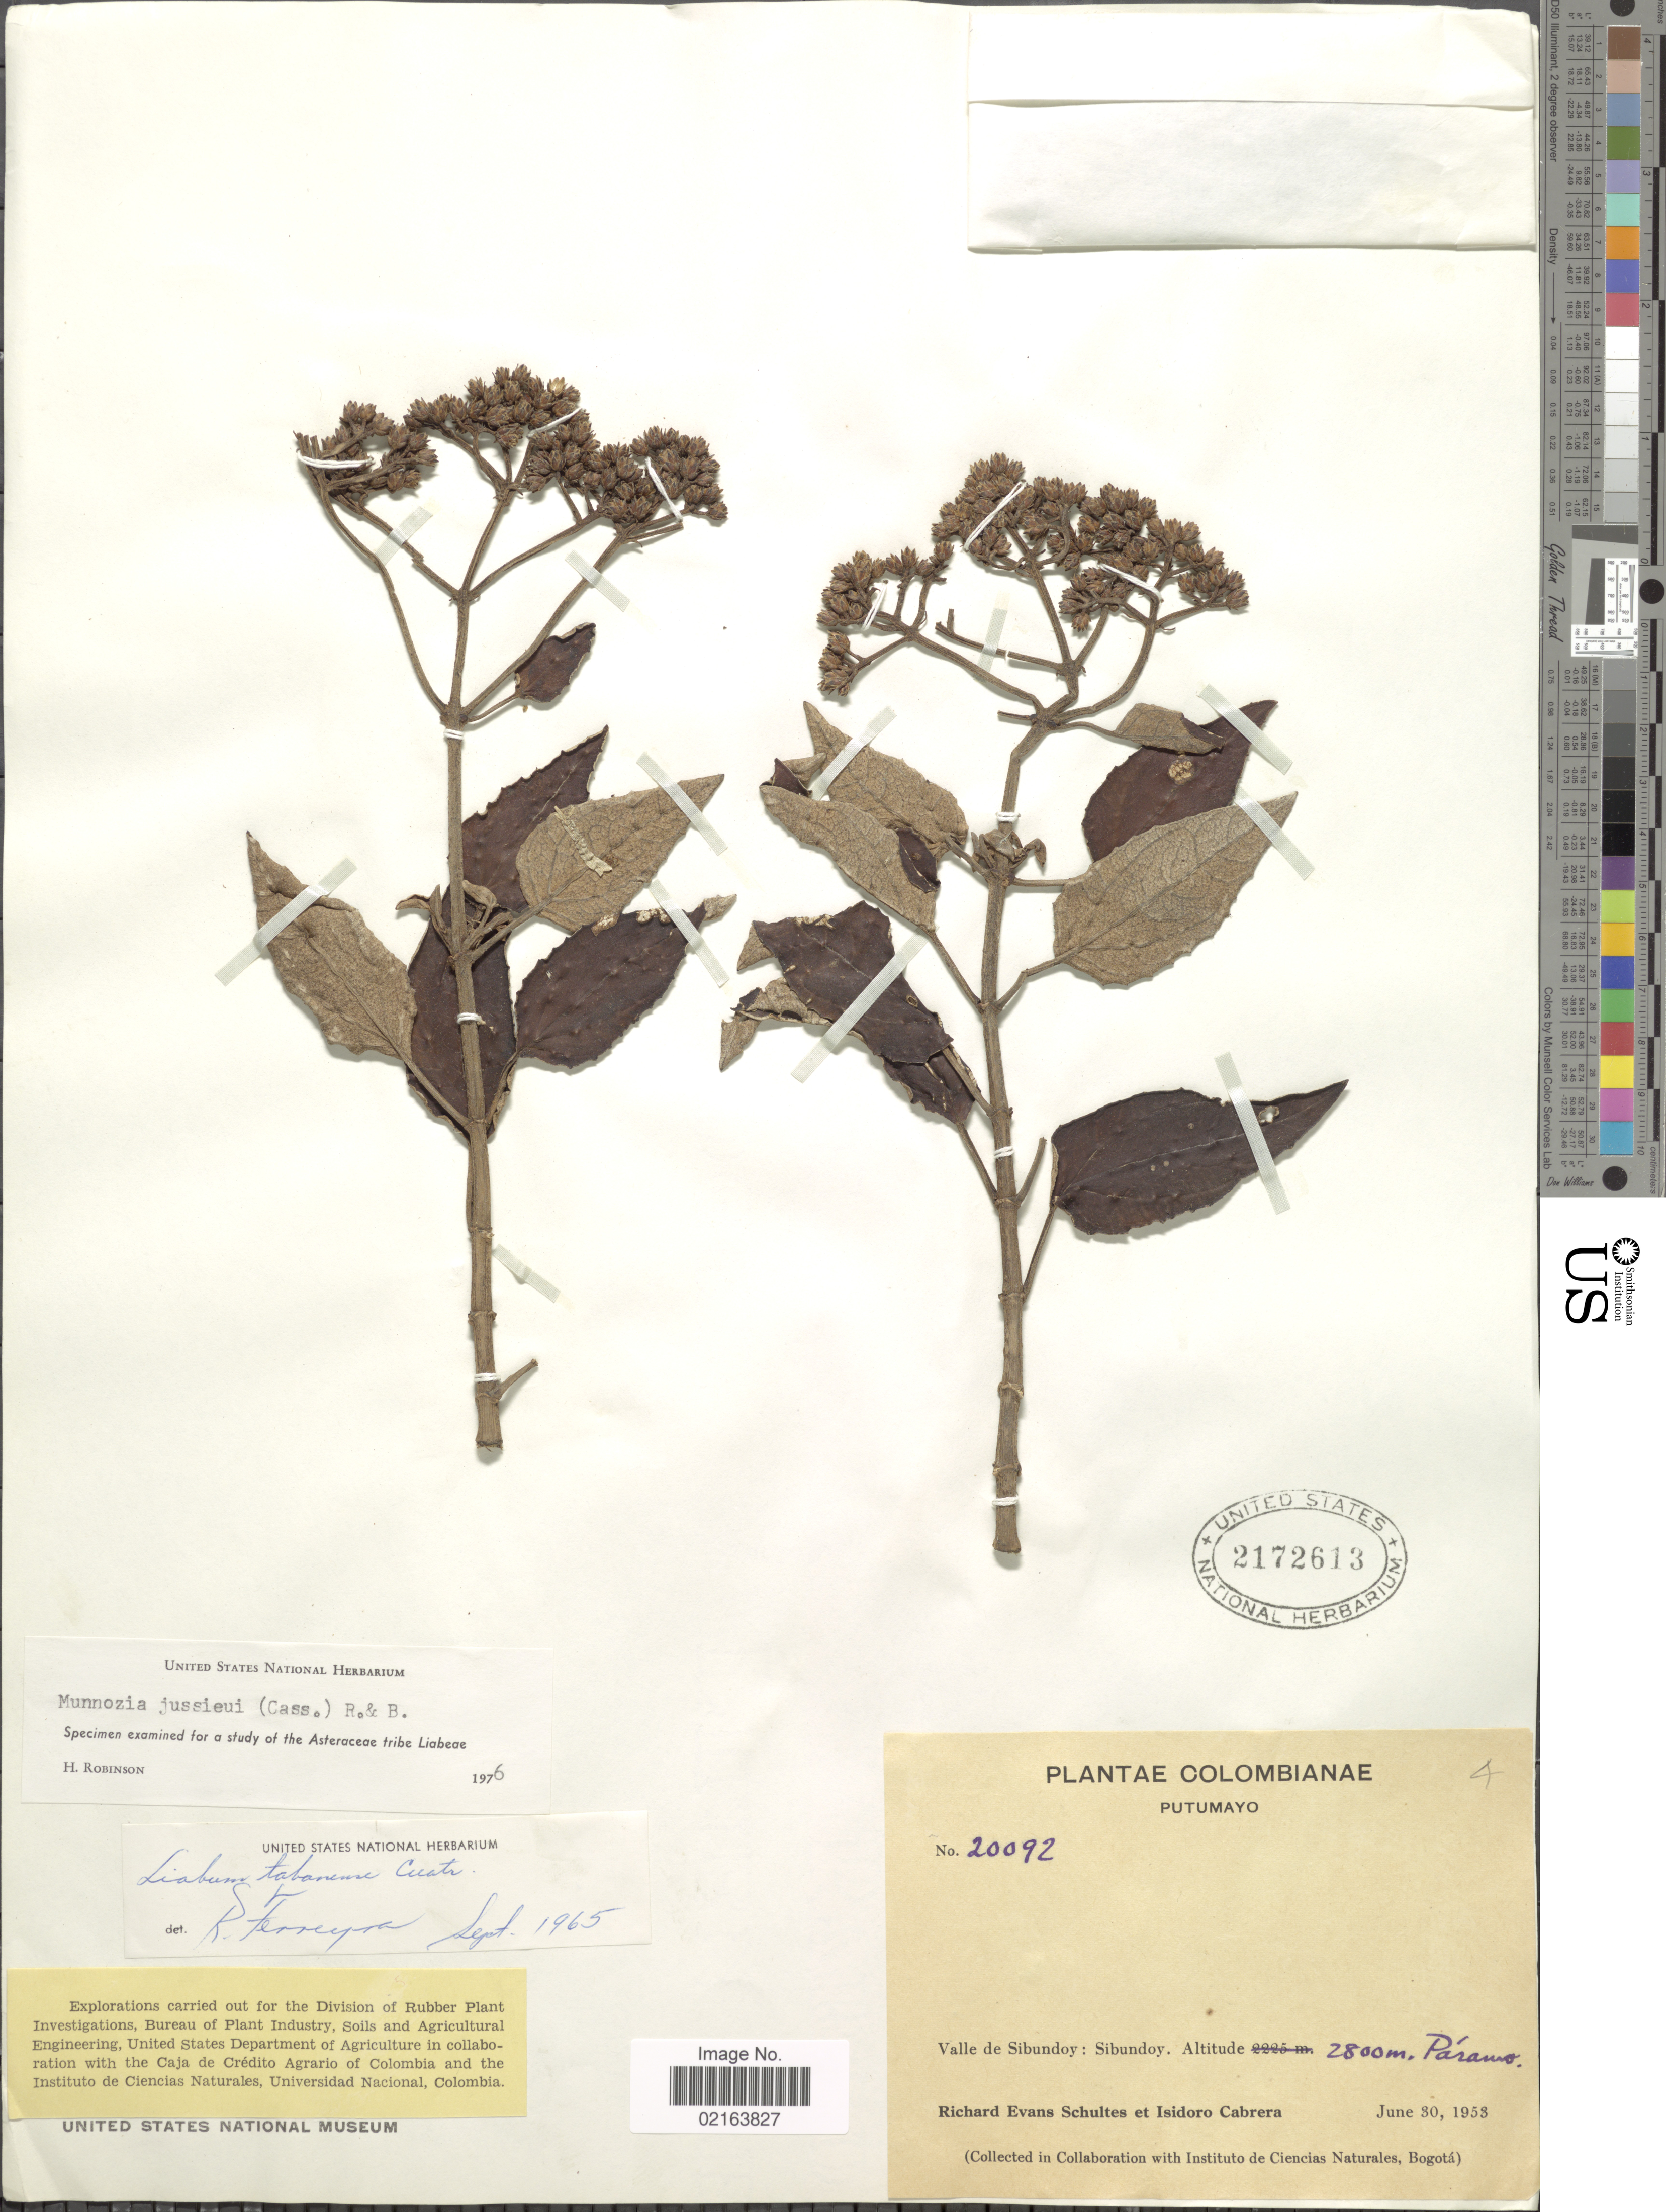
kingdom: Plantae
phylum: Tracheophyta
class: Magnoliopsida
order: Asterales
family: Asteraceae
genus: Munnozia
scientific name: Munnozia jussieui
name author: (Cass.) H. Rob. & Brettell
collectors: R. E. Schultes & I. Cabrera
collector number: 20092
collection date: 1953-06-30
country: Colombia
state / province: Putumayo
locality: Valle de Sibundoy: Sibundoy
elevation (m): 2800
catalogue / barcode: US 2172613